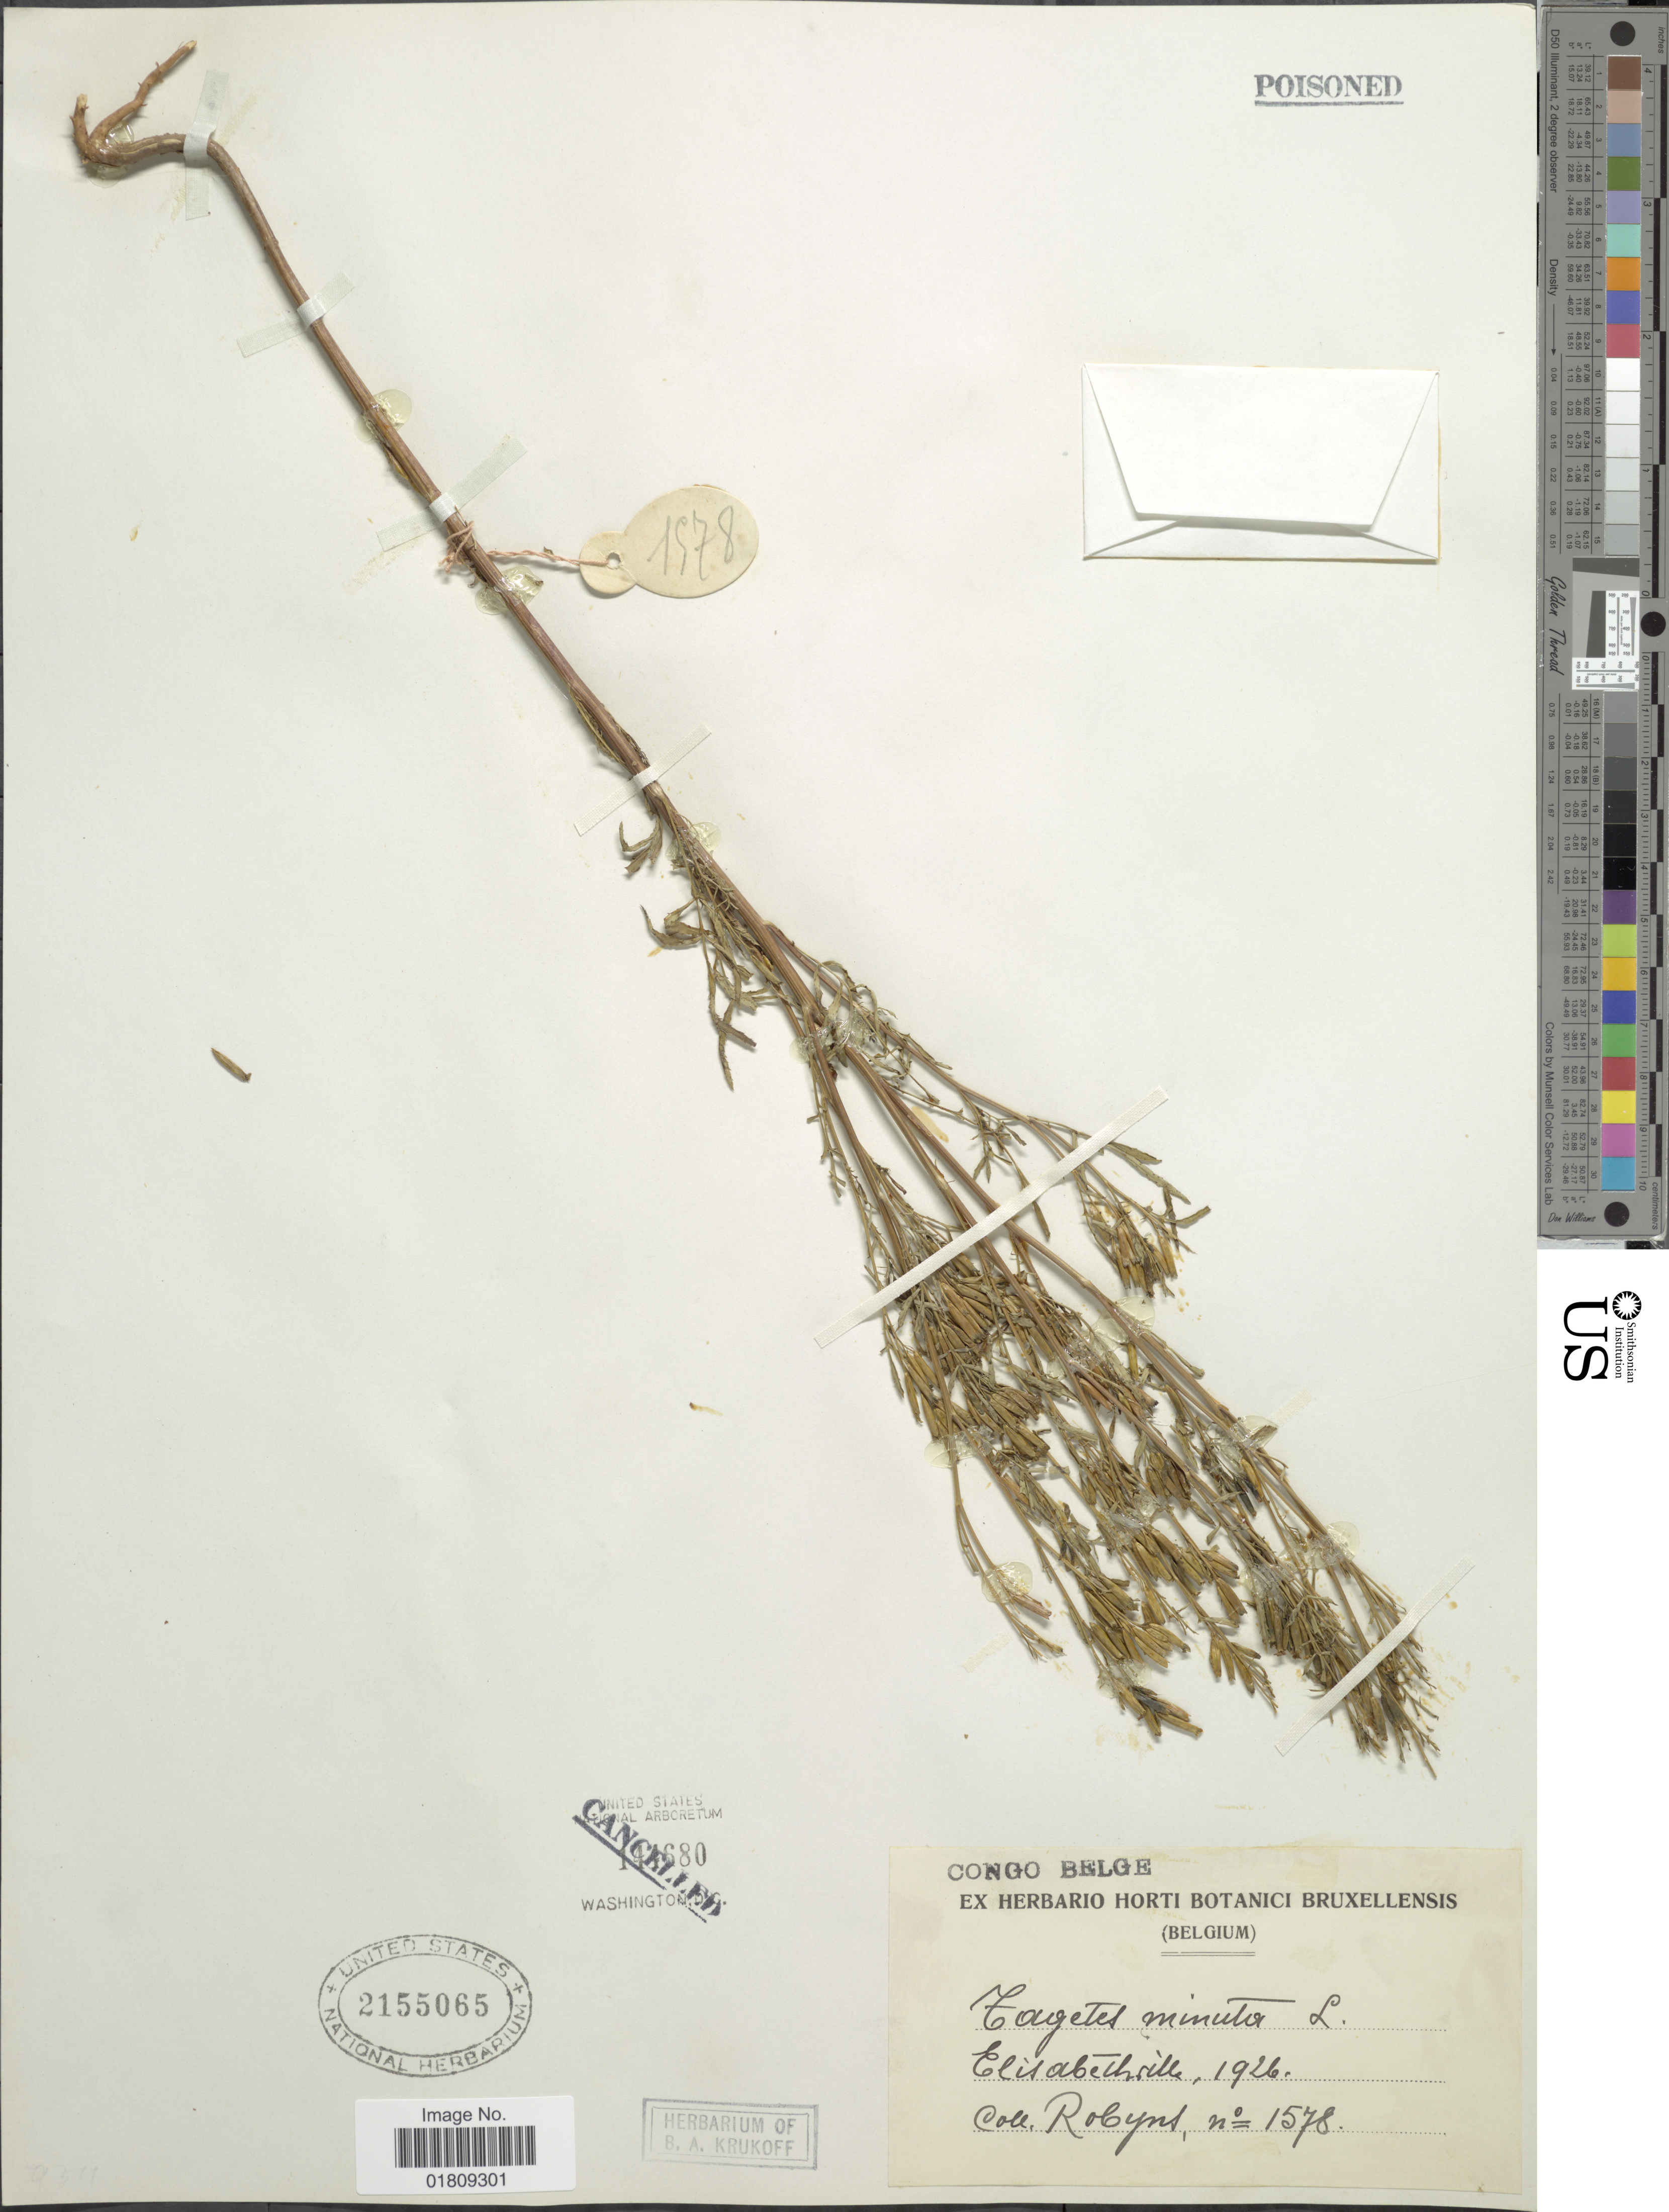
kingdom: Plantae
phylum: Tracheophyta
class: Magnoliopsida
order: Asterales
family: Asteraceae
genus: Tagetes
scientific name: Tagetes minuta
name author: L.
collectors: -. Robyns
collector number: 1578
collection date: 1926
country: Congo, Democratic Republic of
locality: Congo Belge, Elisabethville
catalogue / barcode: US 2155065